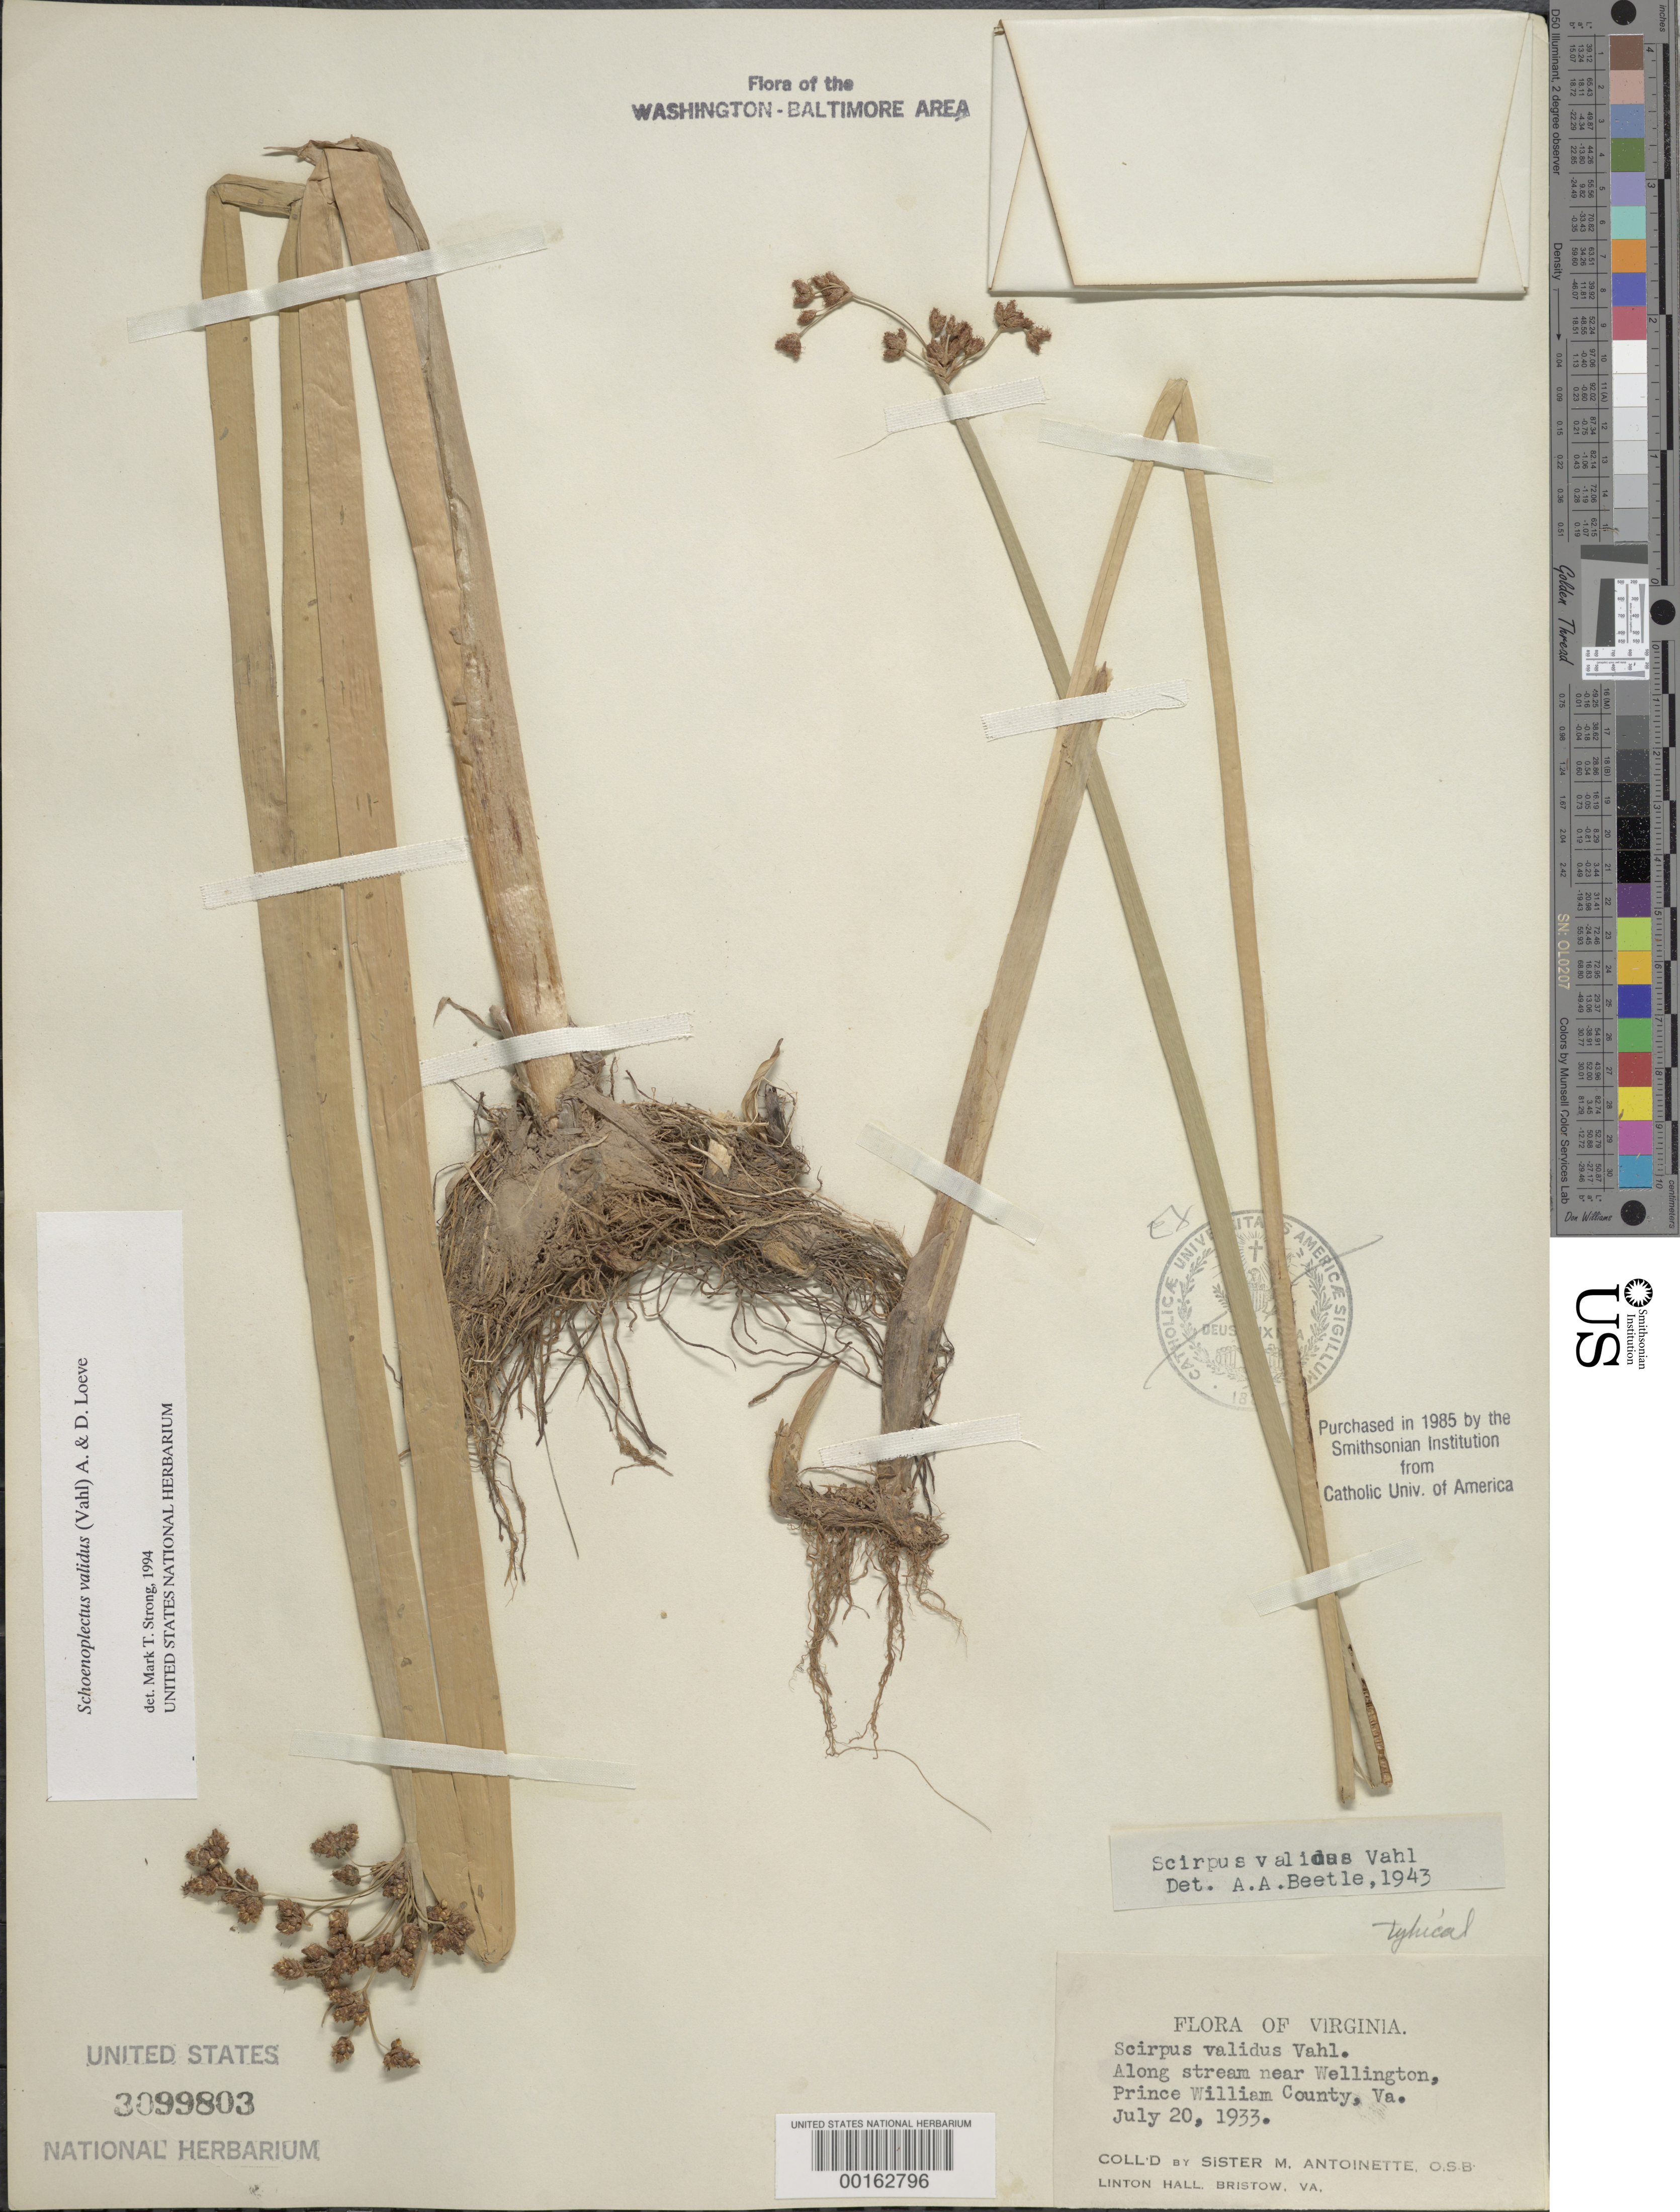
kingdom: Plantae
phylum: Tracheophyta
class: Liliopsida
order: Poales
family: Cyperaceae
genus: Schoenoplectus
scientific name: Schoenoplectus validus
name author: (Vahl) Á. Löve & D. Löve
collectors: S. Antoinette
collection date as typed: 20 Jul 1933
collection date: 1933-07-20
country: United States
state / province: Virginia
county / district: Prince William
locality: Found along near Wellington in Manassas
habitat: Along stream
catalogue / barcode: US 3099803